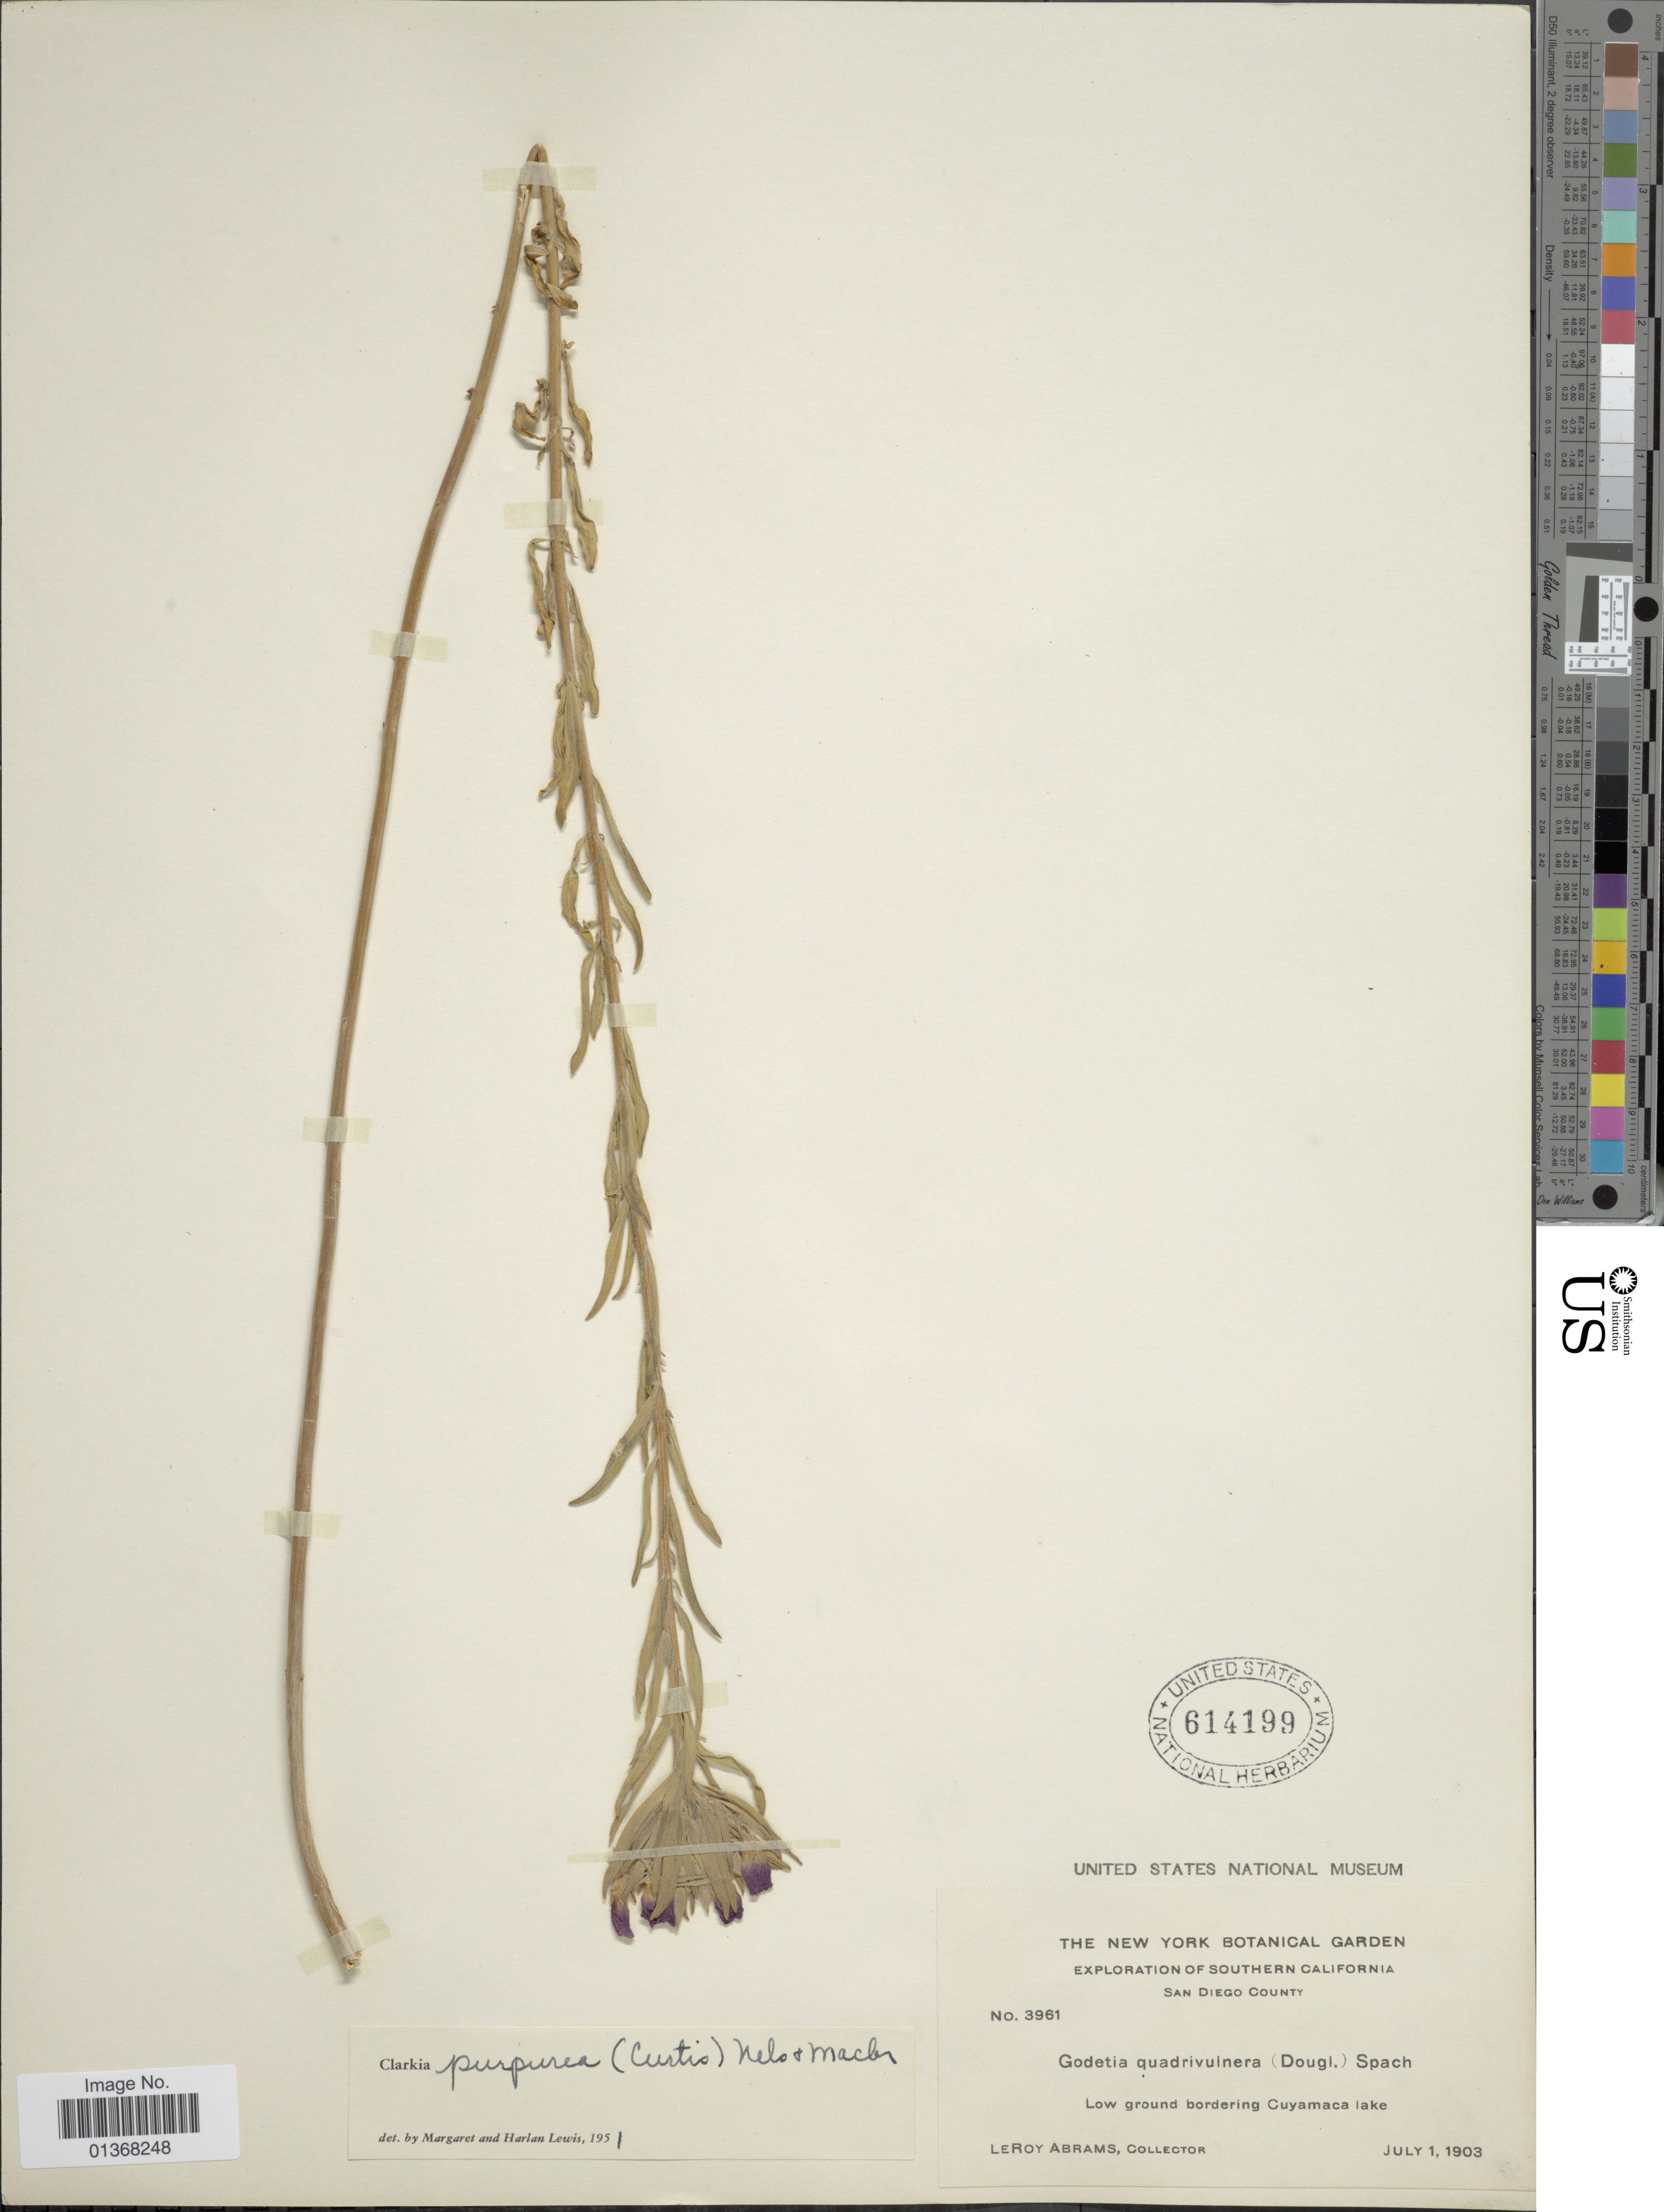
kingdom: Plantae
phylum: Tracheophyta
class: Magnoliopsida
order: Myrtales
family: Onagraceae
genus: Clarkia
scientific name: Clarkia purpurea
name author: (Curtis) A. Nelson & J.F. Macbr.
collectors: L. Abrams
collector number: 3961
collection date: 1903-07-01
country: United States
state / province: California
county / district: San Diego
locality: Southern California, San Diego County. Low ground bordering Cuyamaca lake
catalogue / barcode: US 614199